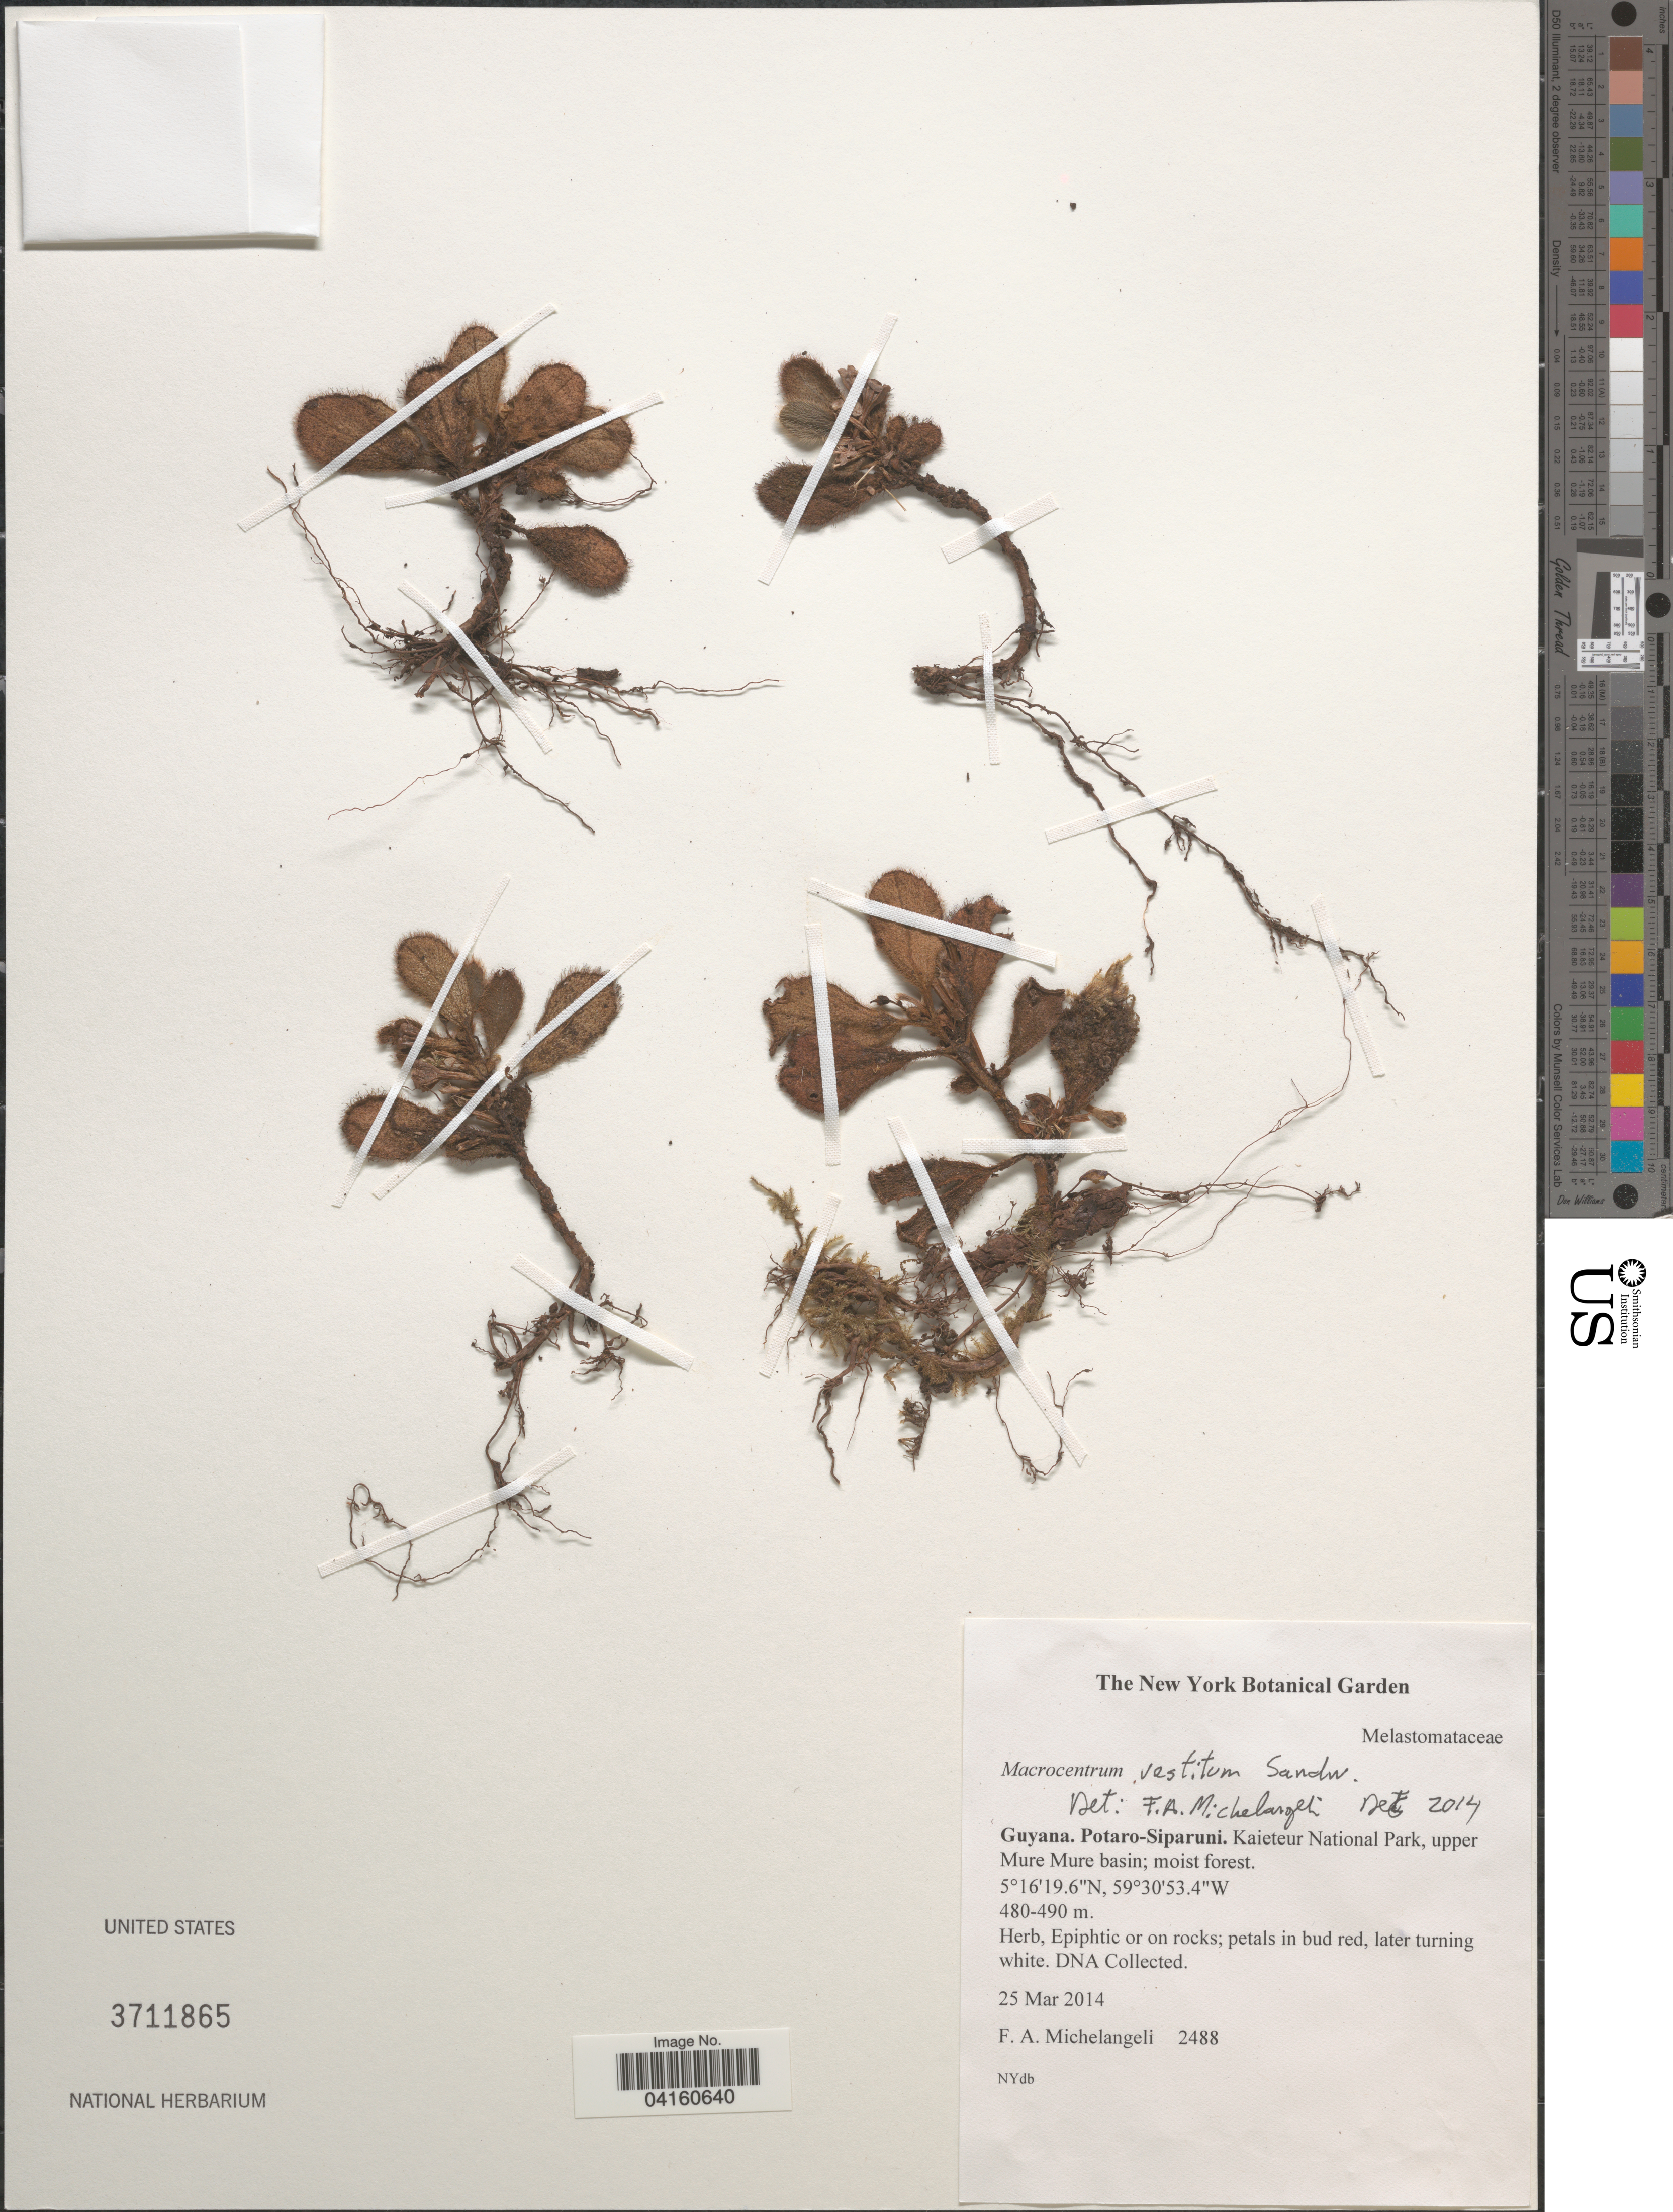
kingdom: Plantae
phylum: Tracheophyta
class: Magnoliopsida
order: Myrtales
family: Melastomataceae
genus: Macrocentrum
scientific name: Macrocentrum vestitum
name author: Sandwith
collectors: F. A. Michelangeli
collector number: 2488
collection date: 2014-03-25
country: Guyana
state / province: Potaro-Siparuni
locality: Kaieteur National Park, upper Mure Mure basin.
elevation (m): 480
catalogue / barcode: US 3711865